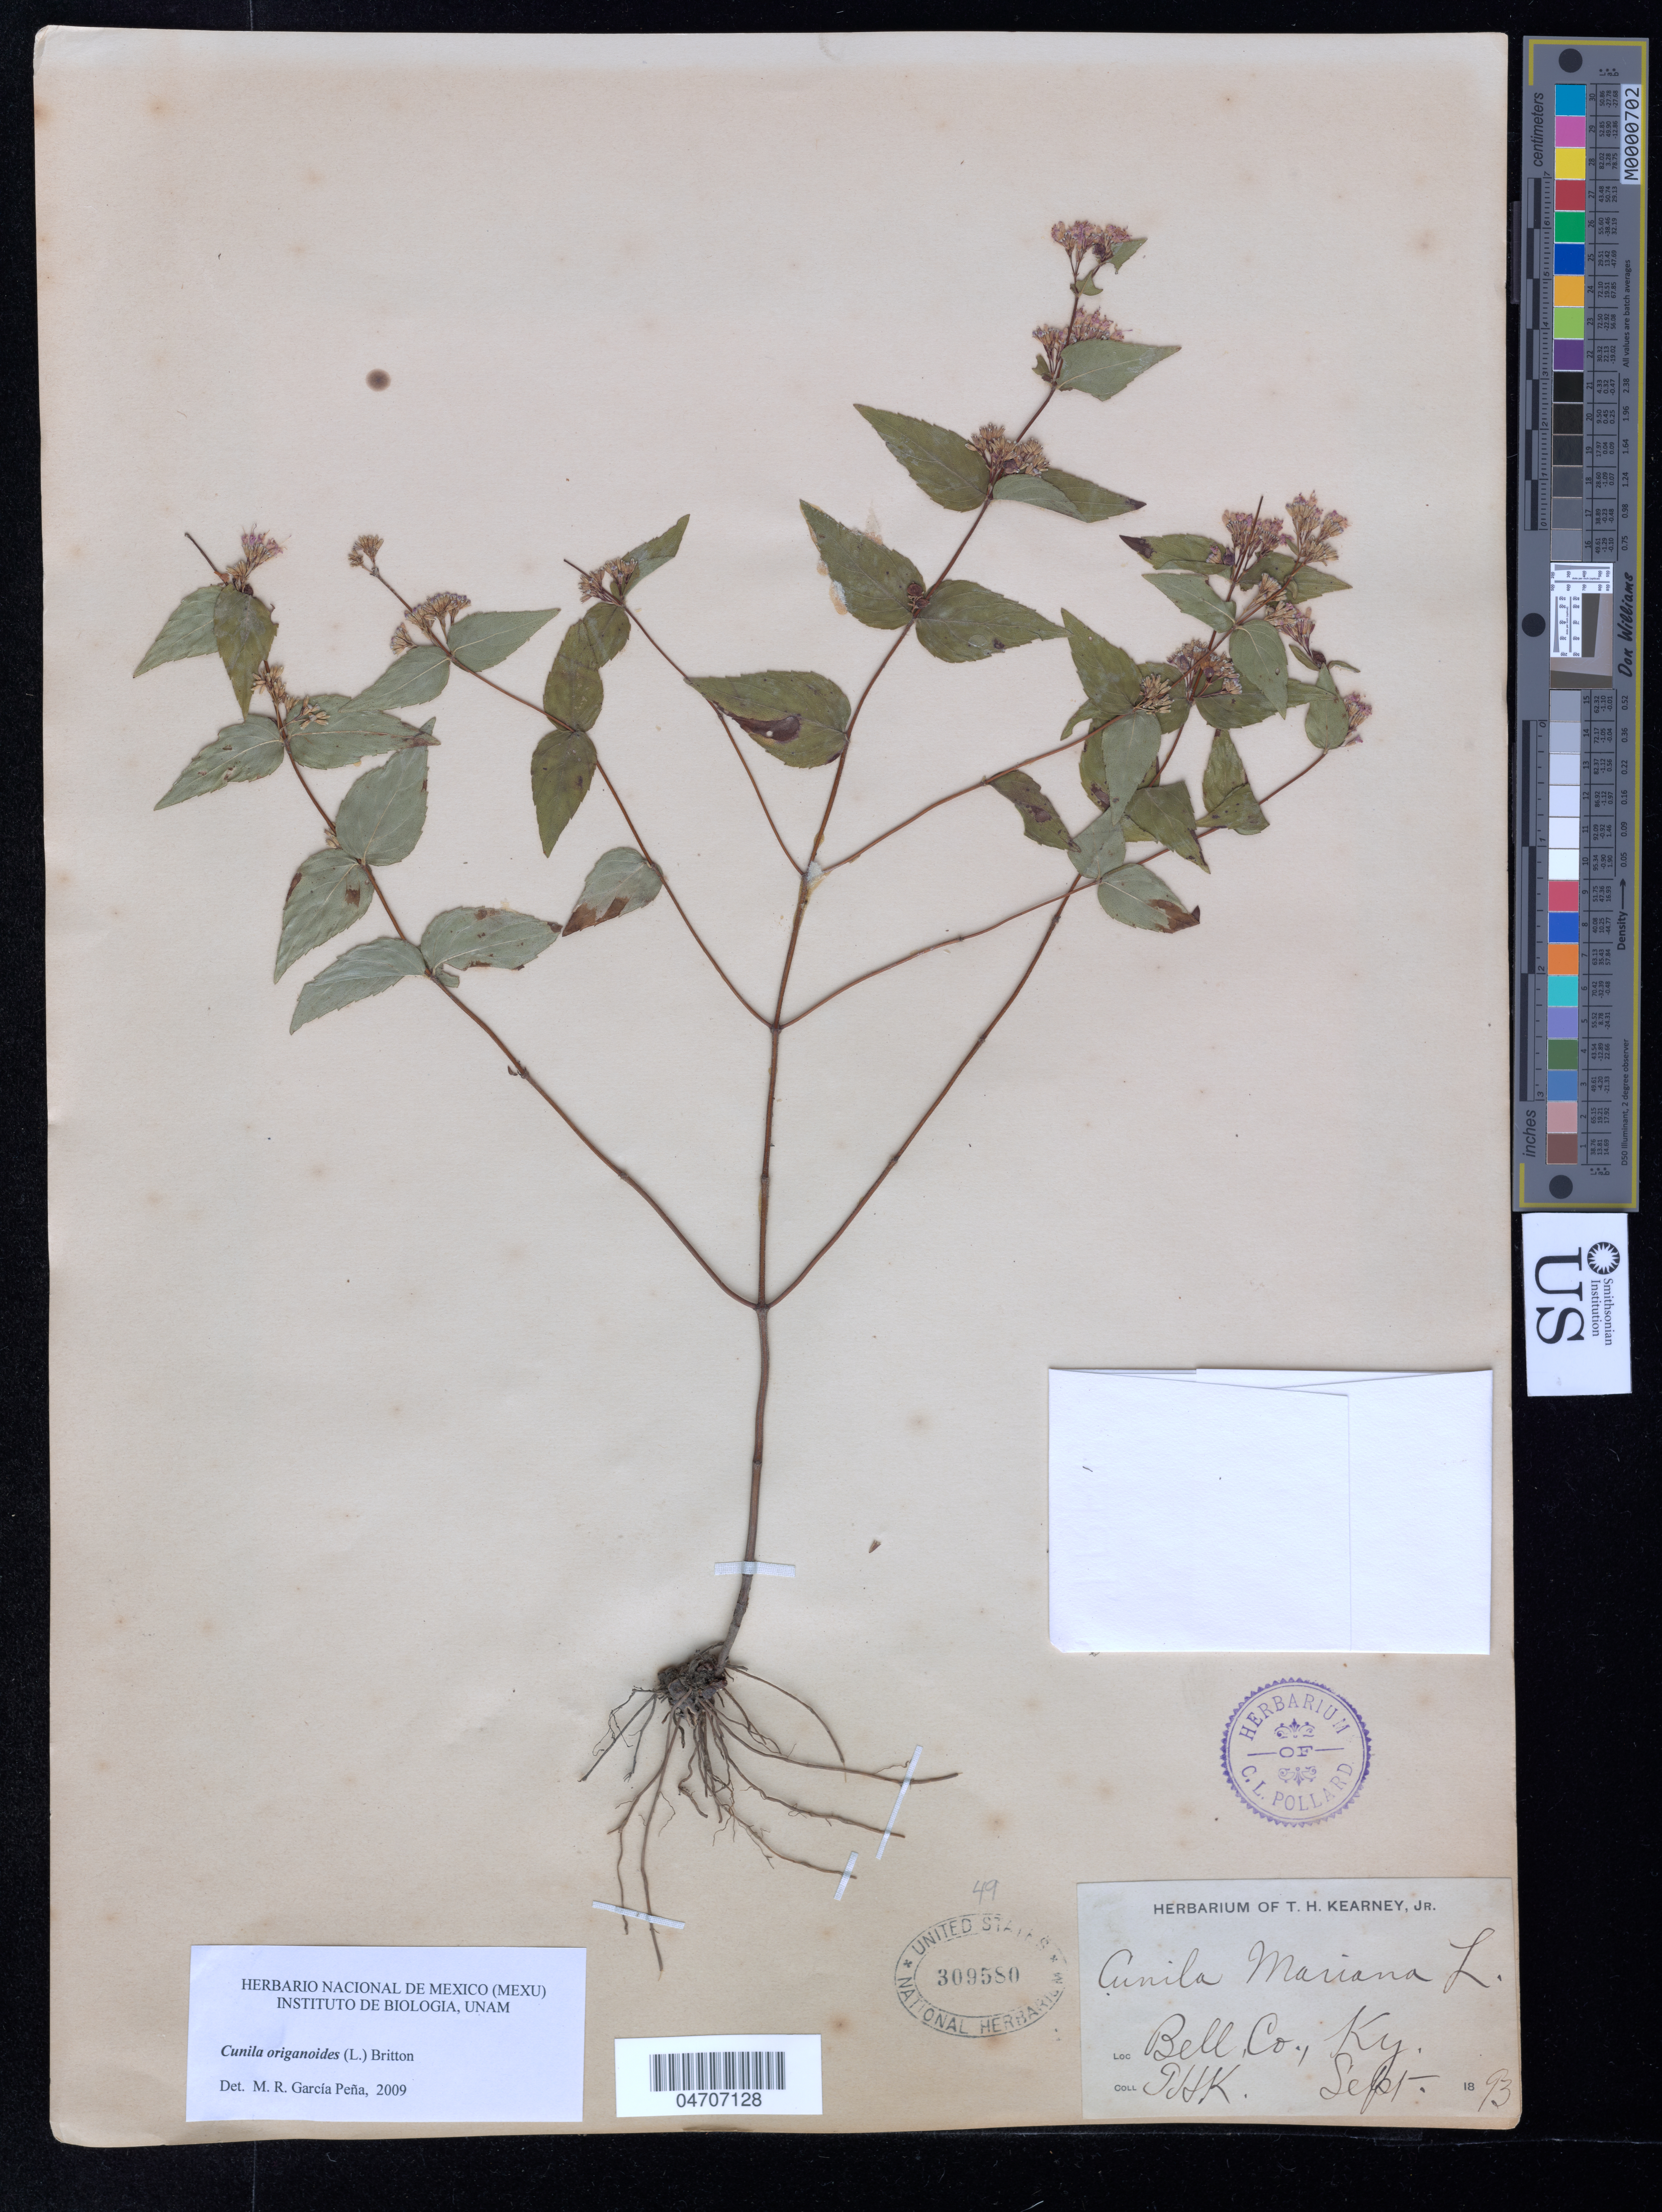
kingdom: Plantae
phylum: Tracheophyta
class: Magnoliopsida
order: Lamiales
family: Lamiaceae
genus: Cunila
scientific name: Cunila origanoides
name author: (L.) Britton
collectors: T. H. Kearney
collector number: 49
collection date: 1893-09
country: United States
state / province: Kentucky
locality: Bell Co.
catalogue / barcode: US 309580